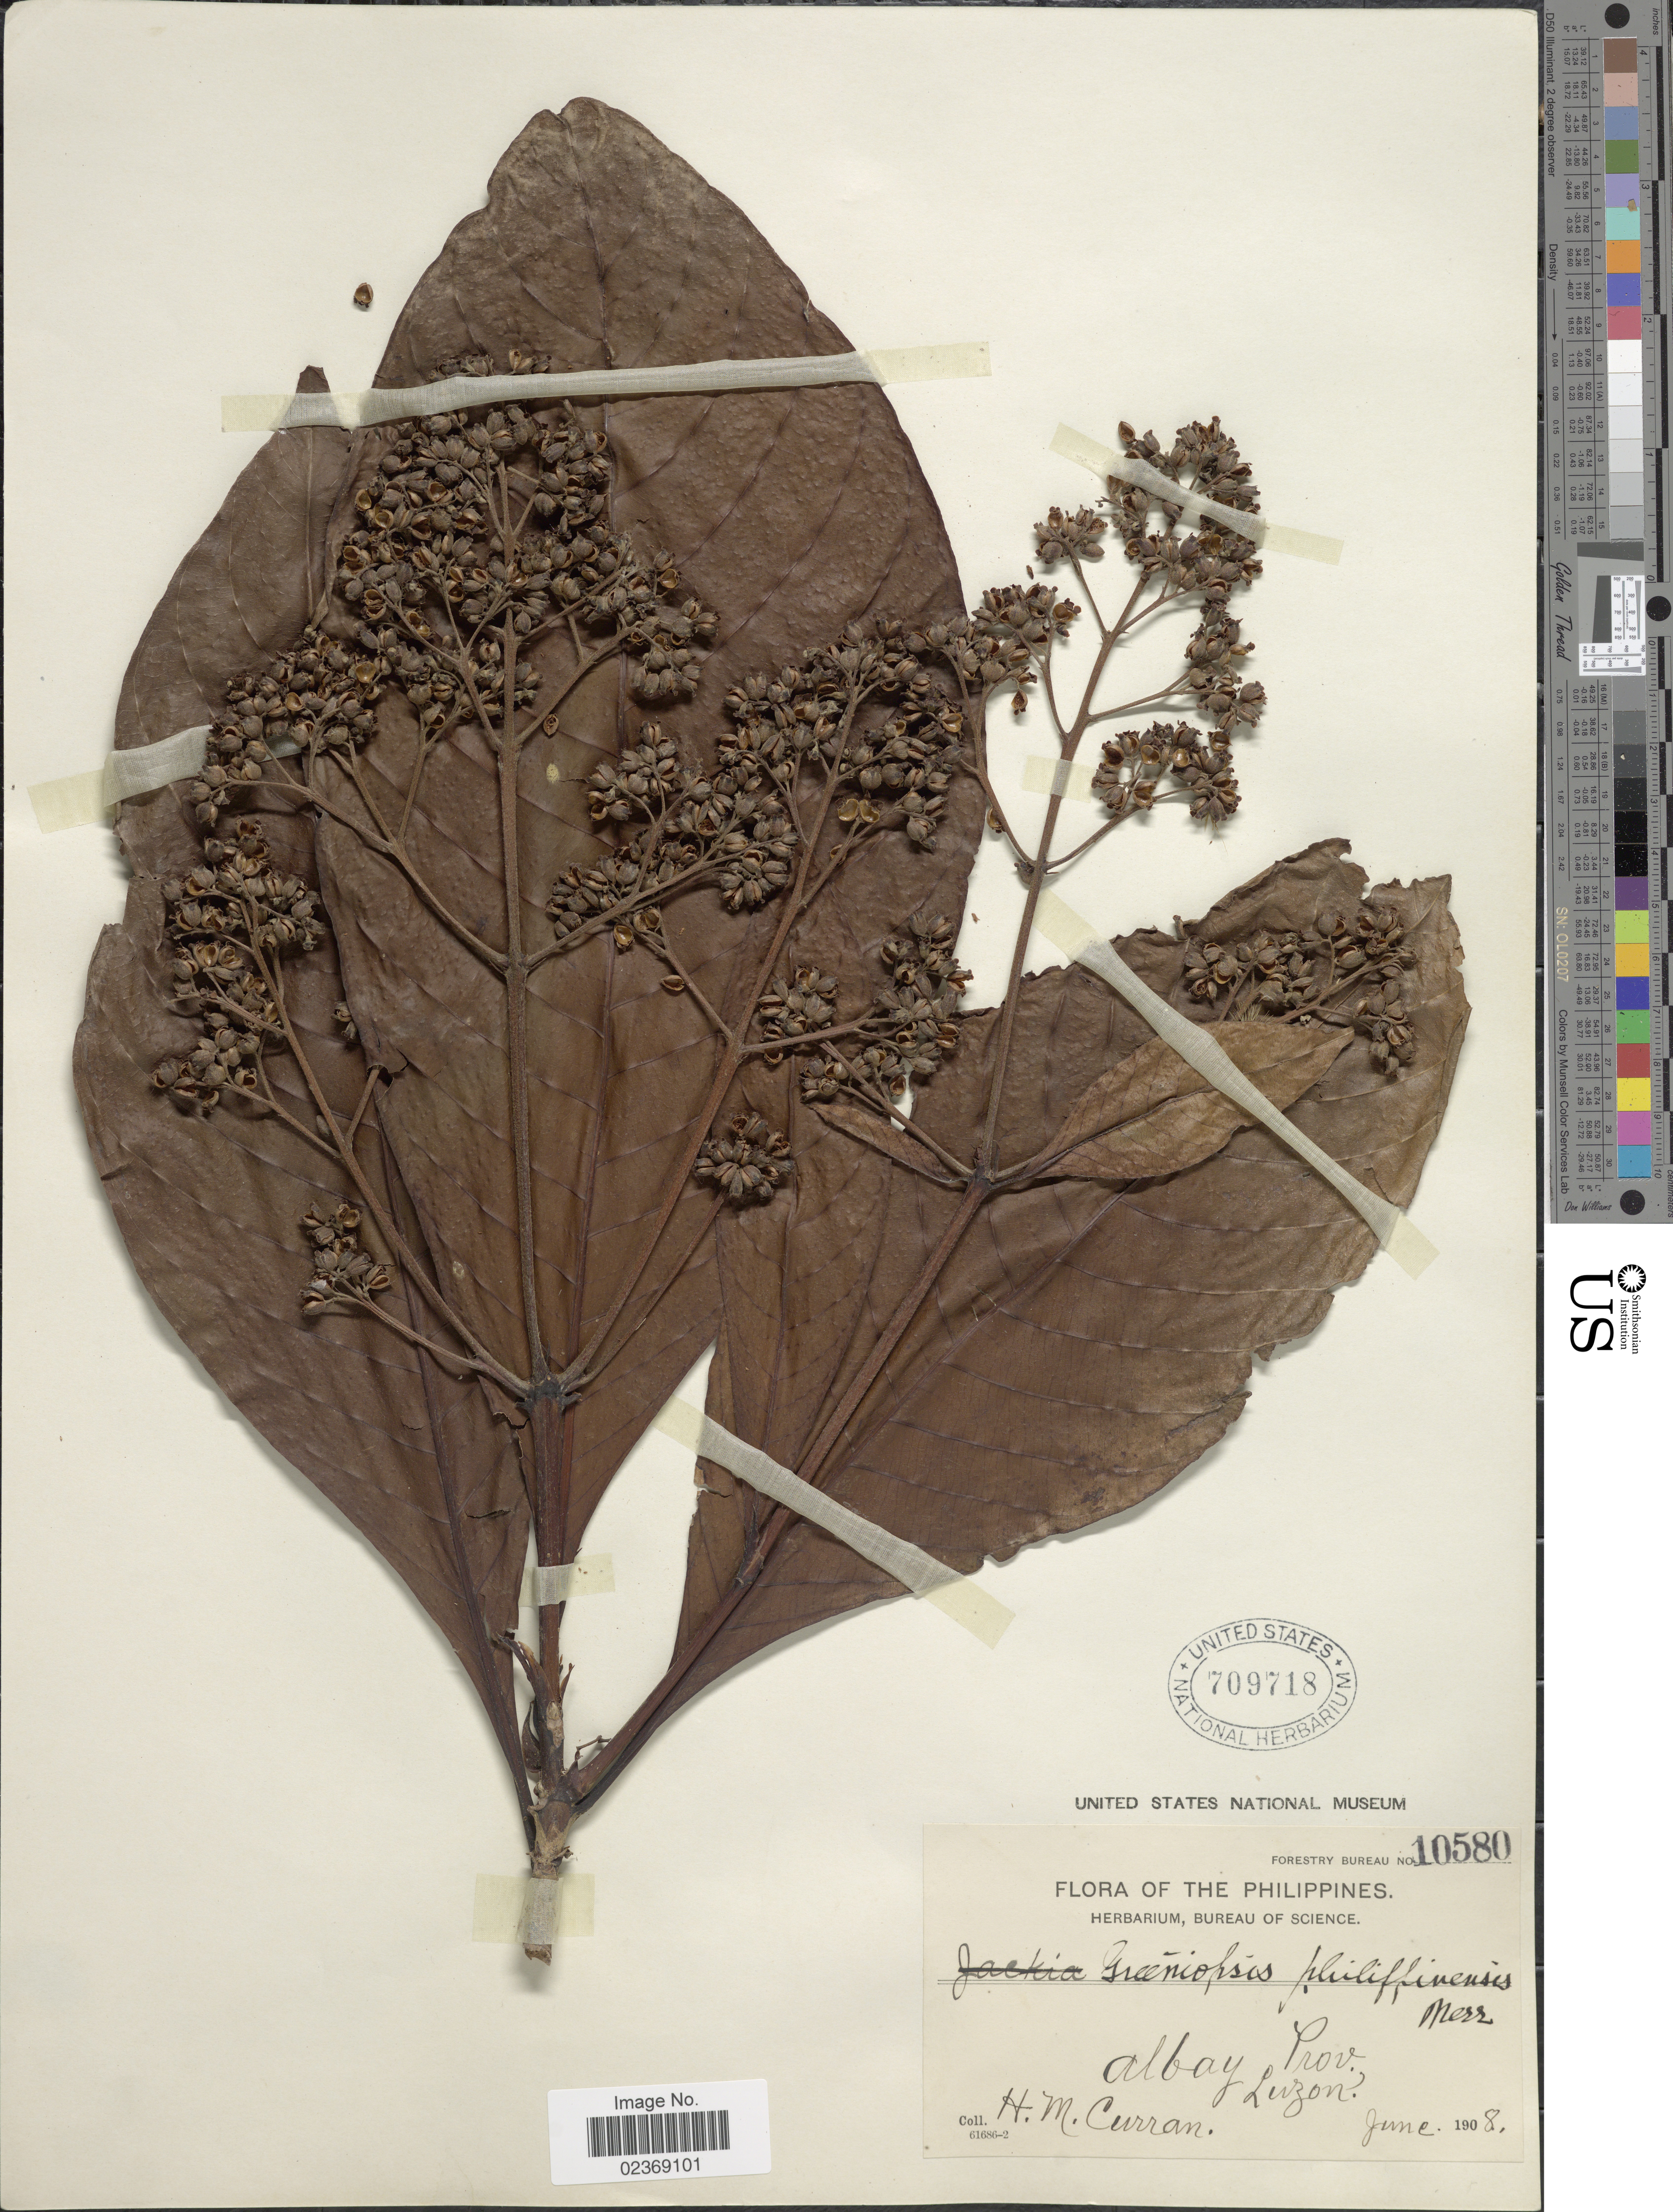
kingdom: Plantae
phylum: Tracheophyta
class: Magnoliopsida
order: Gentianales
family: Rubiaceae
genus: Greeniopsis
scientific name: Greeniopsis philippinensis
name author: Merr.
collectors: H. M. Curran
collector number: Forestry Bureau 10580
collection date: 1908-06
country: Philippines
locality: Albay Prov., Luzon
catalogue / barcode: US 709718